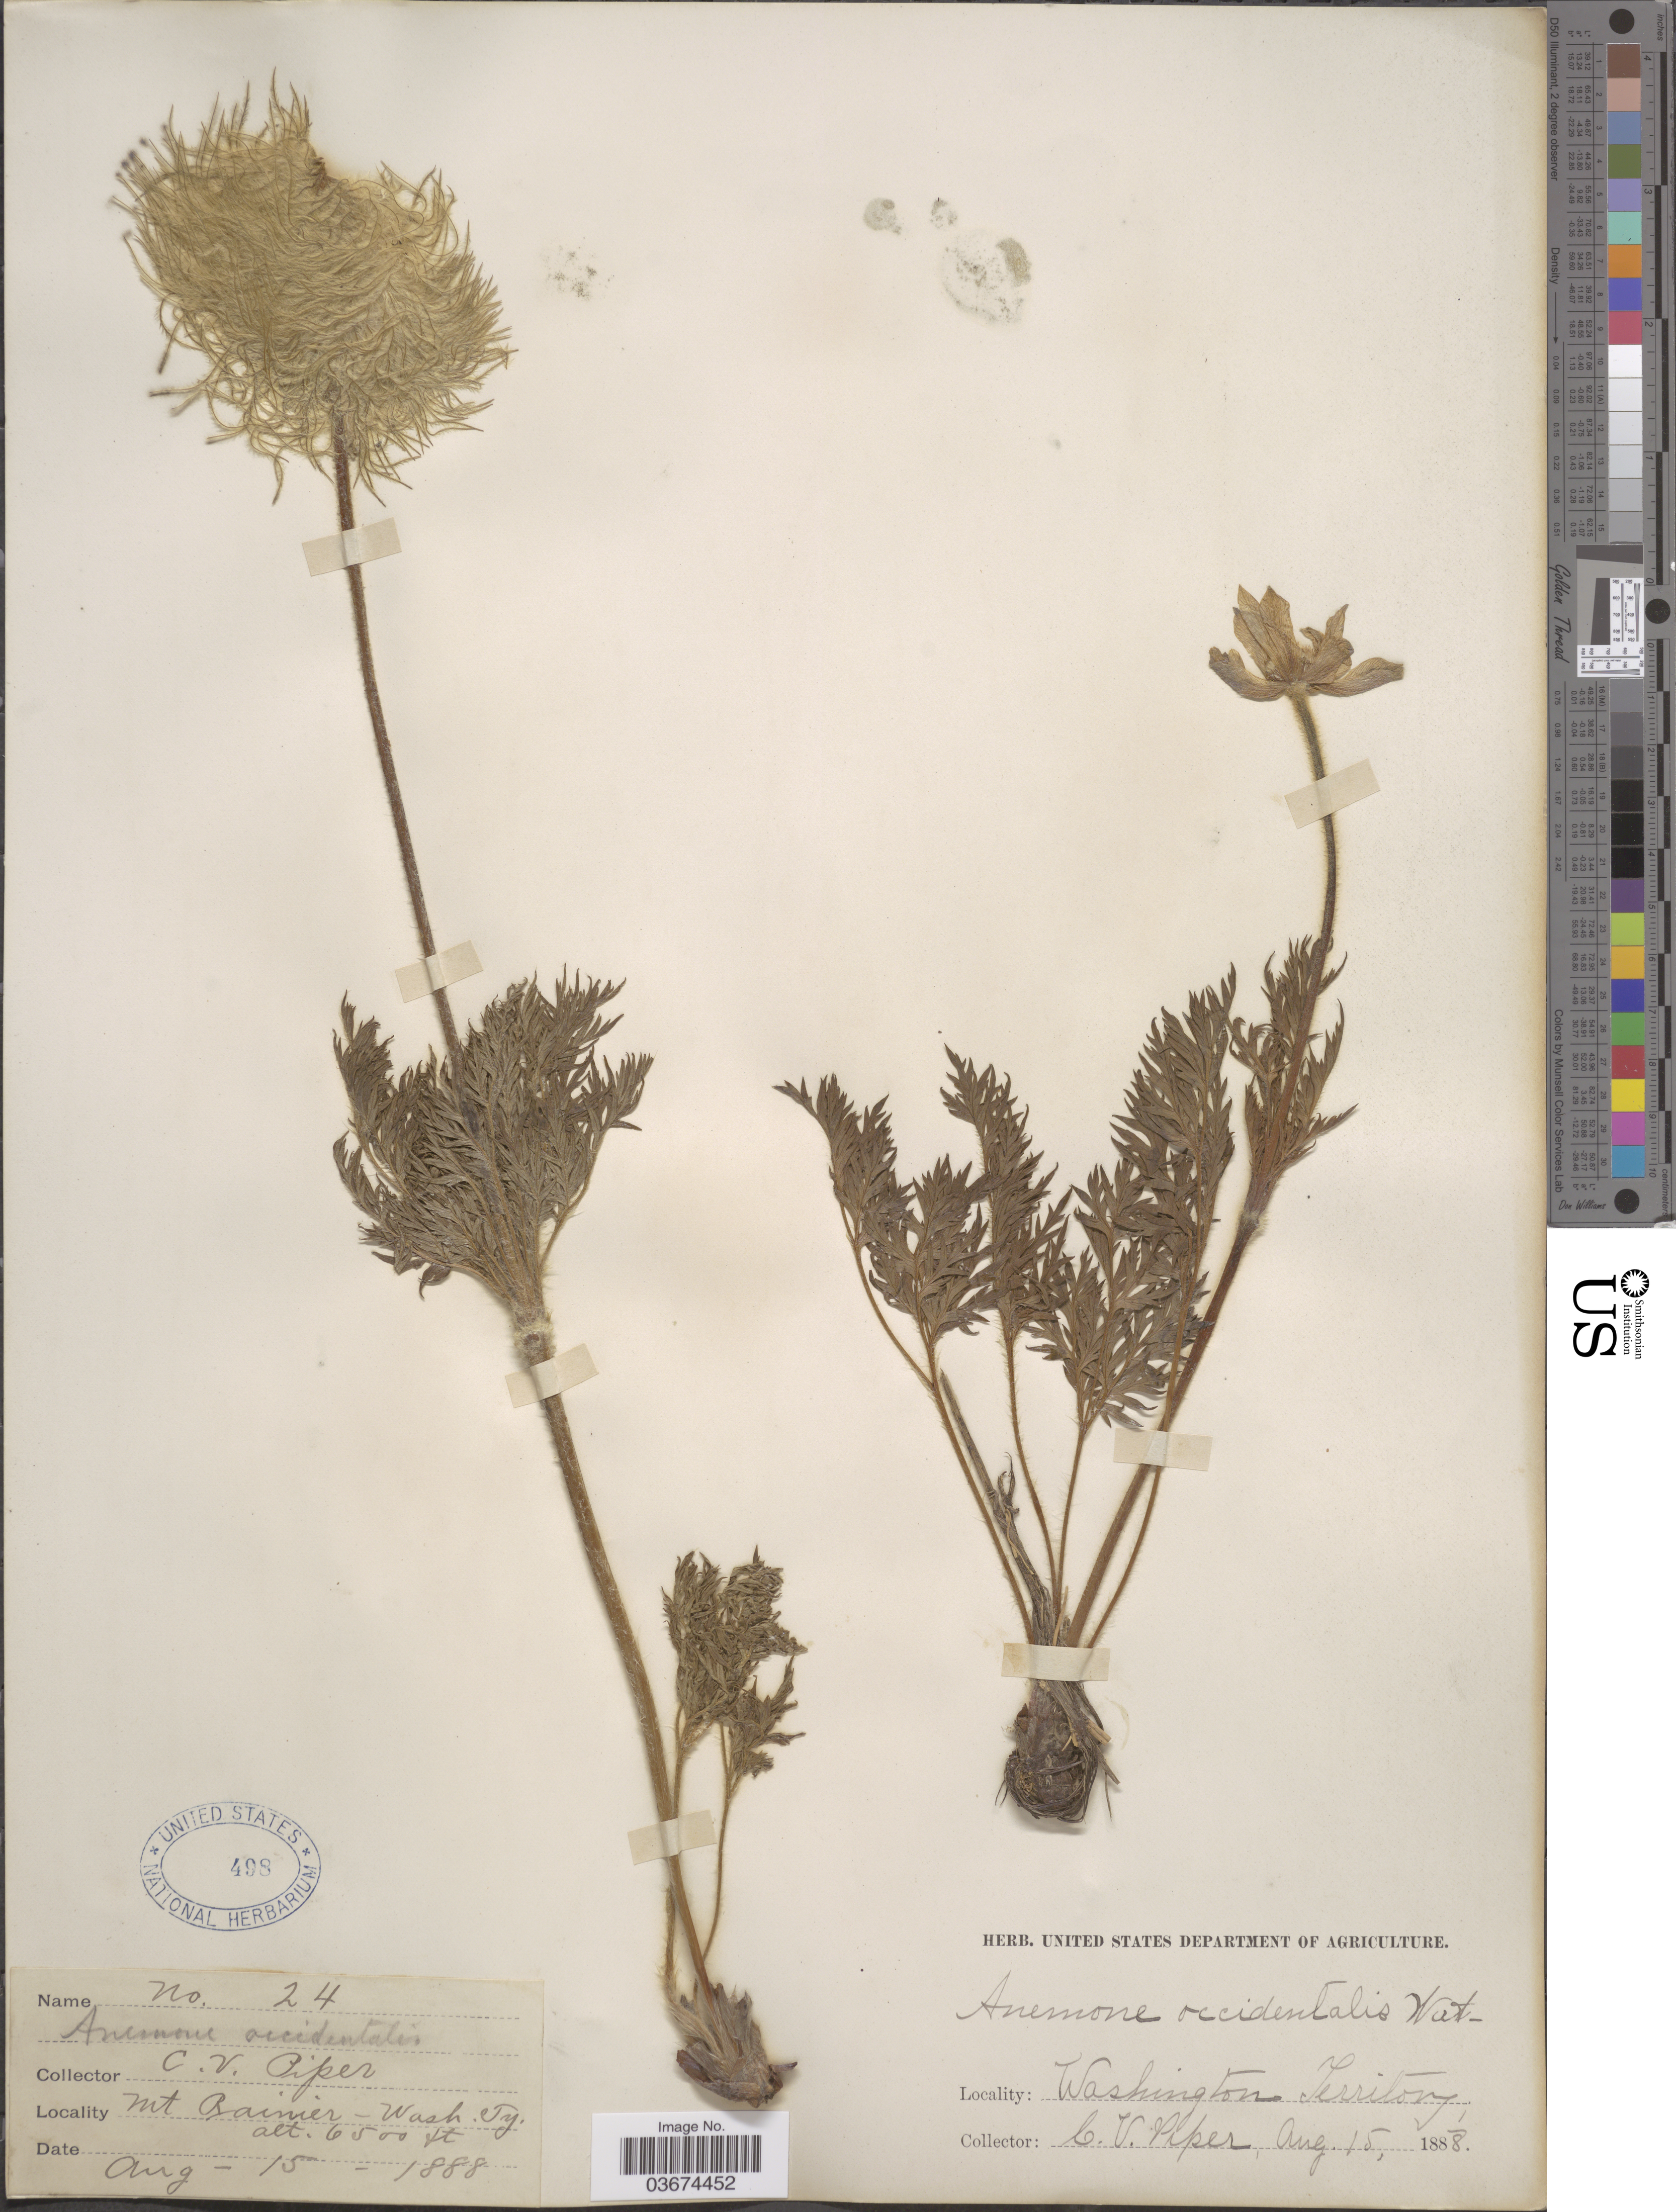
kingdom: Plantae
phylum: Tracheophyta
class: Magnoliopsida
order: Ranunculales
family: Ranunculaceae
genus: Pulsatilla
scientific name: Pulsatilla occidentalis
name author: (S. Watson) Freyn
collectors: C. V. Piper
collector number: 24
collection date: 1888-08-15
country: United States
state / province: Washington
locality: Mt. Rainier - Wash. Ty.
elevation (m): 1981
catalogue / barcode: US 498